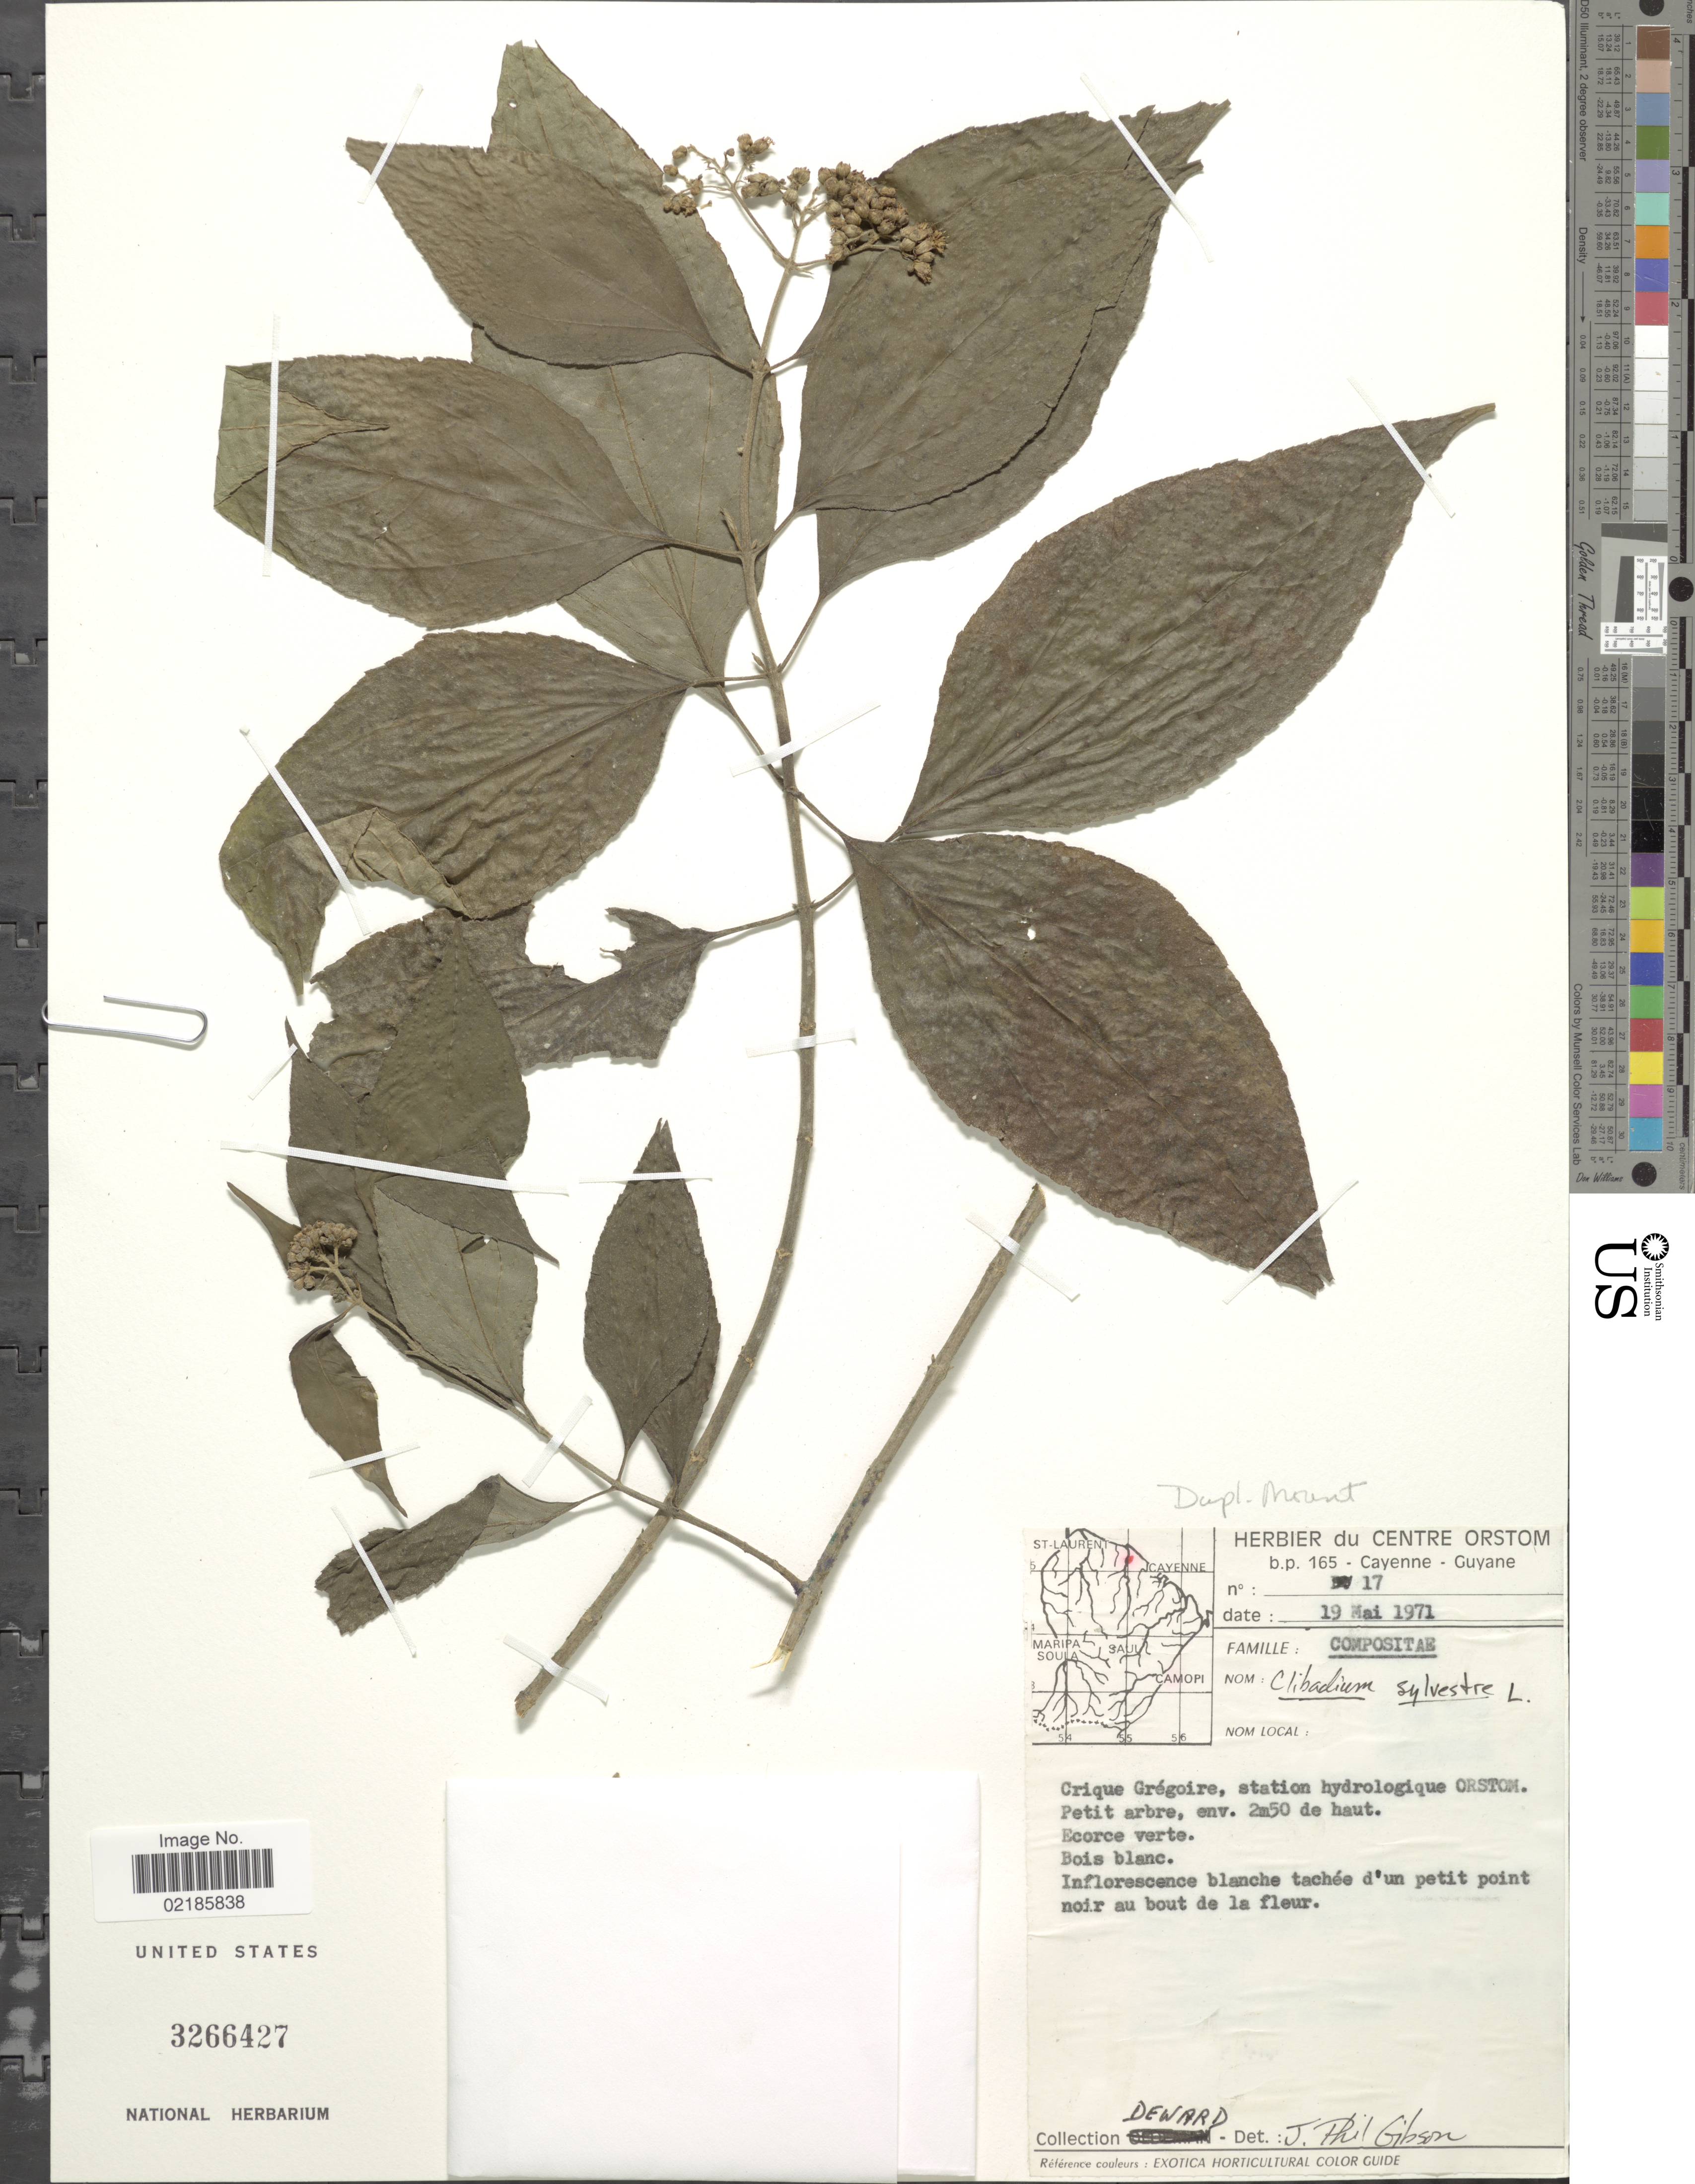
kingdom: Plantae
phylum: Tracheophyta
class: Magnoliopsida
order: Asterales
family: Asteraceae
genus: Clibadium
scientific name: Clibadium sylvestre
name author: (Aubl.) Baill.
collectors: -. Deward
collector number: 17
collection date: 1971-05-19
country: French Guiana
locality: Crique Gregoire, station hydrolgioque Orstom.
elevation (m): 2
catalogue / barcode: US 3266427